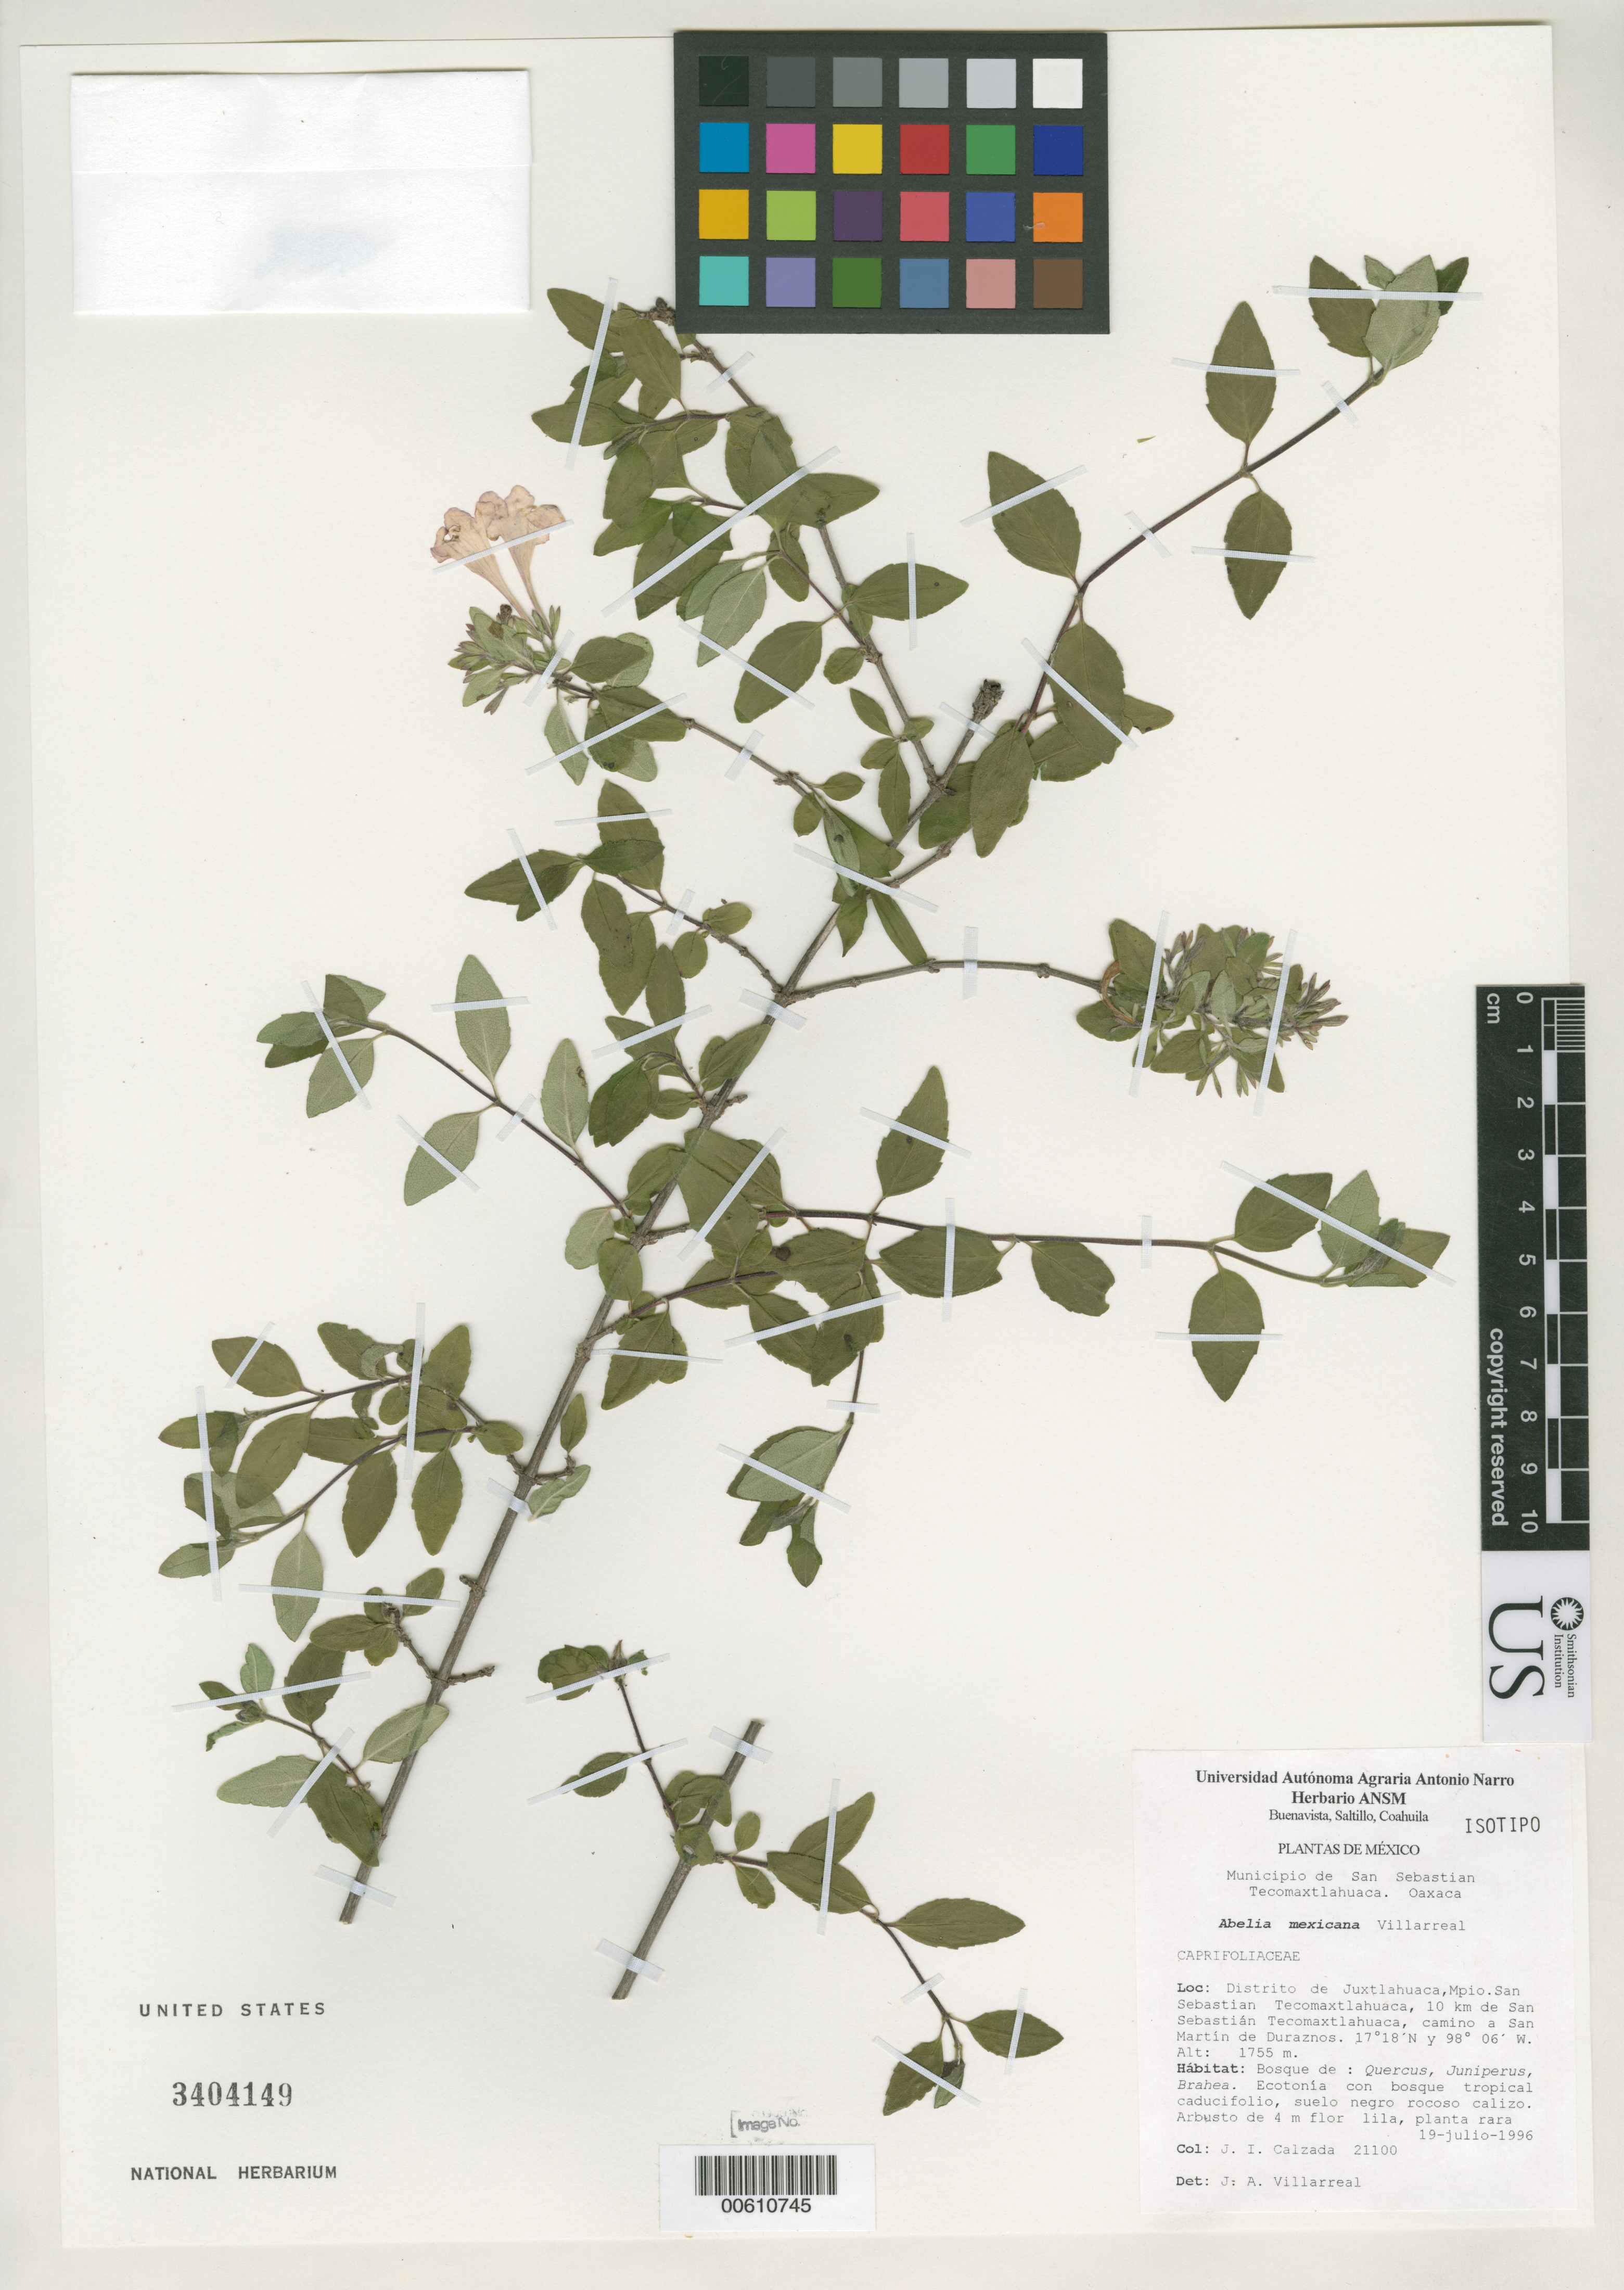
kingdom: Plantae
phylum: Tracheophyta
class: Magnoliopsida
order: Dipsacales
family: Caprifoliaceae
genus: Abelia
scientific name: Abelia mexicana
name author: Villarreal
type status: Isotype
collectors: J. I. Calzada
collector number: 21100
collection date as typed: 19 Jul 1996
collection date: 1996-07-19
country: Mexico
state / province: Oaxaca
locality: Juxtlahuaca Dist., San Sabastian Mun., Tecomaxtlahuaca.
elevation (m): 1755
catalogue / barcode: US 3404149